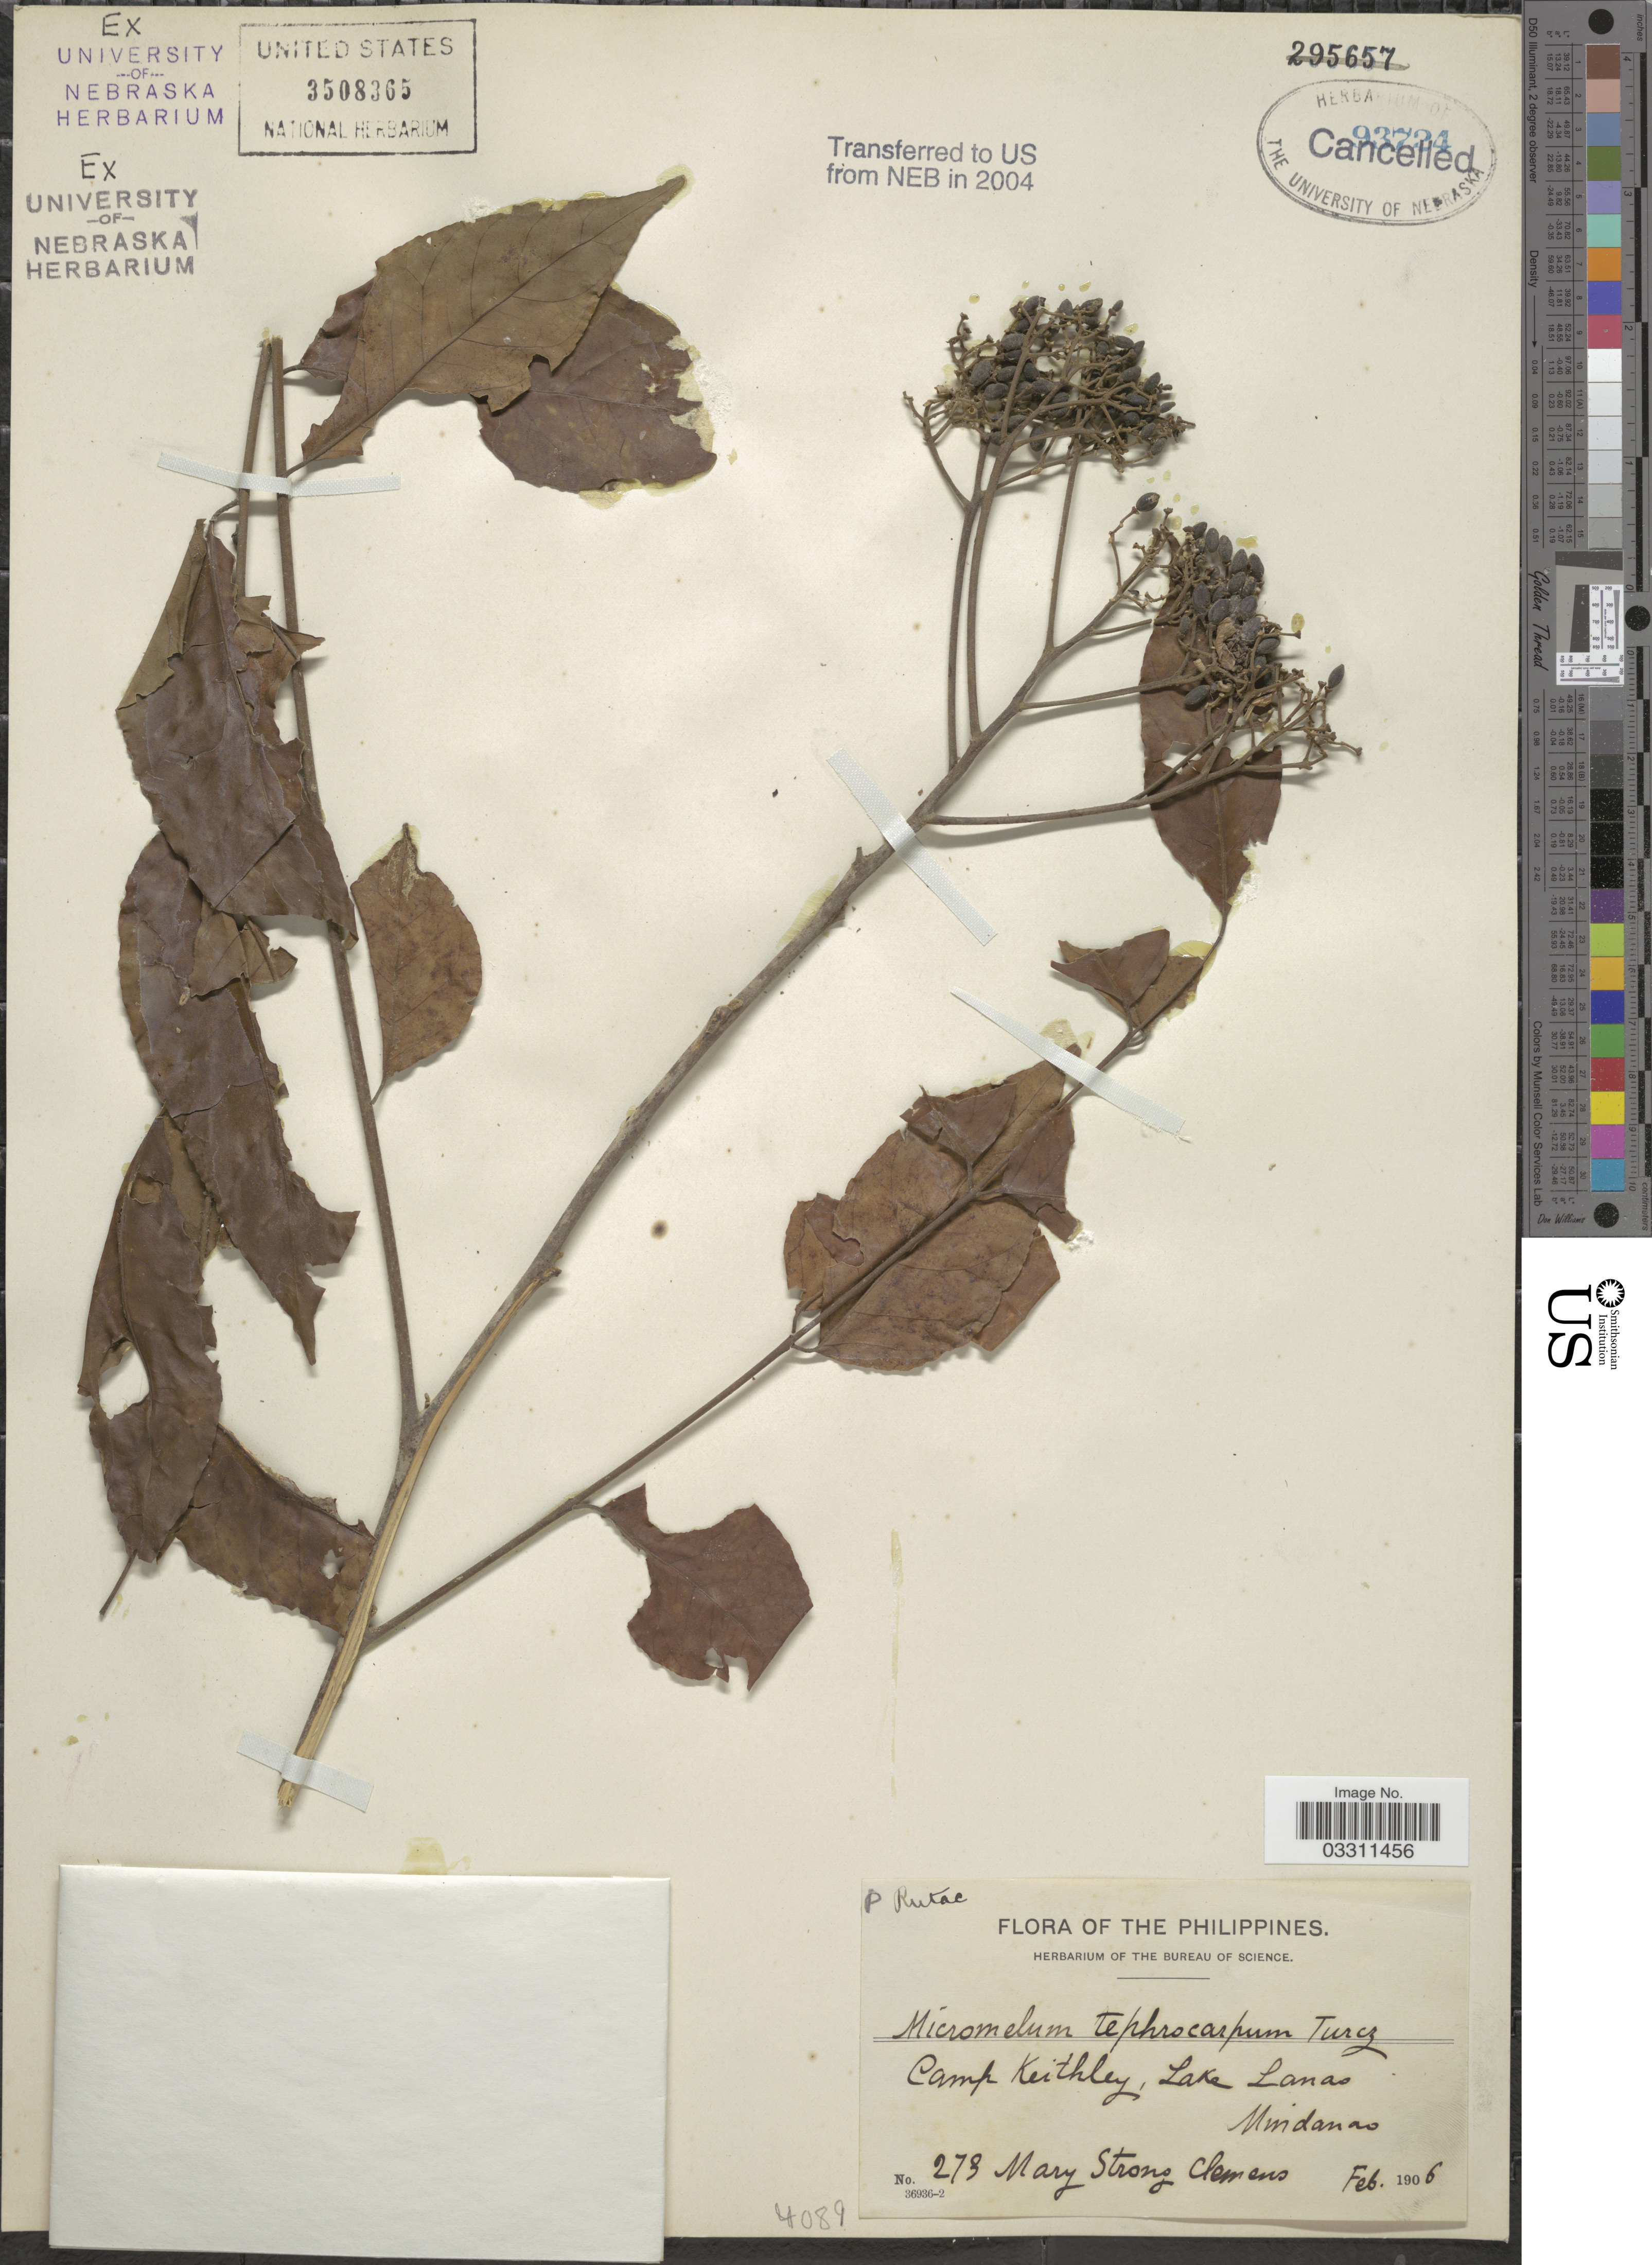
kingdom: Plantae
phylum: Tracheophyta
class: Magnoliopsida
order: Sapindales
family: Rutaceae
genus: Micromelum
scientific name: Micromelum compressum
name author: (Blanco) Merr.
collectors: M. S. Clemens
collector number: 273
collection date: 1906-02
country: Philippines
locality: Camp Keithley, Lake Lanao, Mindanao.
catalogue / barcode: US 3508365